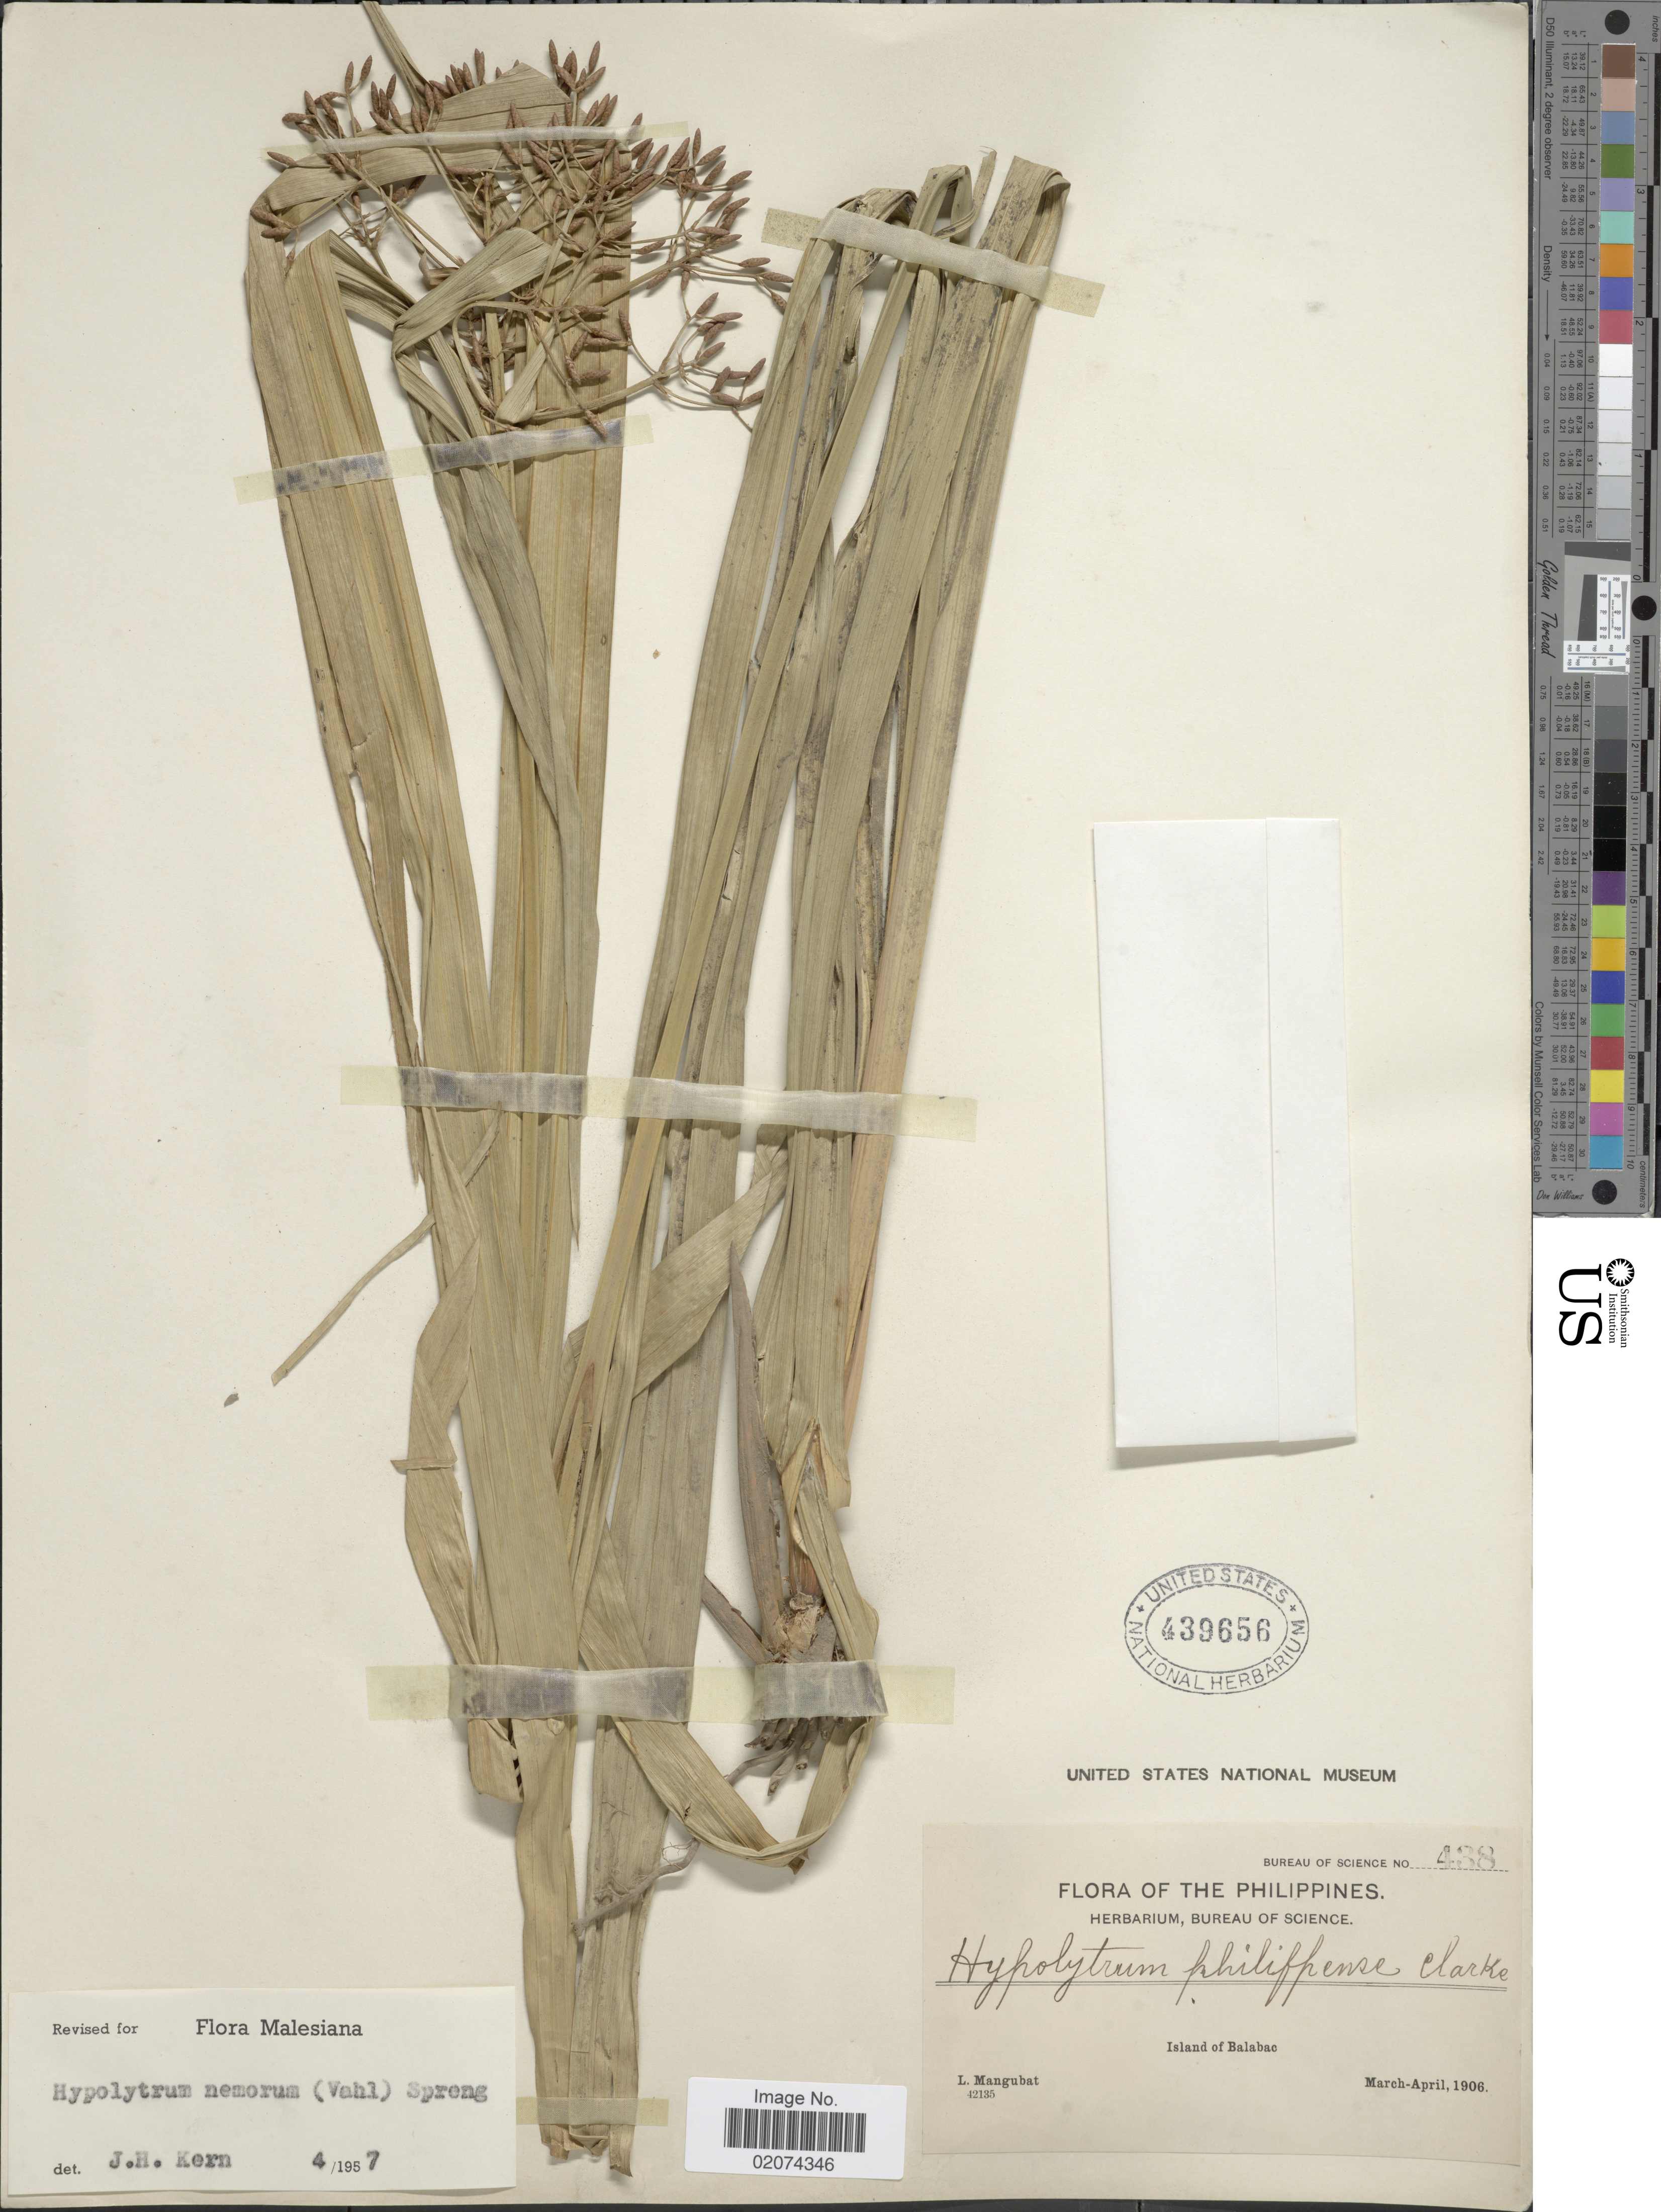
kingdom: Plantae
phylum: Tracheophyta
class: Liliopsida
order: Poales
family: Cyperaceae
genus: Hypolytrum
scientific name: Hypolytrum nemorum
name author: (Vahl) Spreng.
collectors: L. Mangubat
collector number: Bureau of Science438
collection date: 1906-03/1906-04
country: Philippines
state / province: Mimaropa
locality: Island of Balabac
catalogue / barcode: US 439656